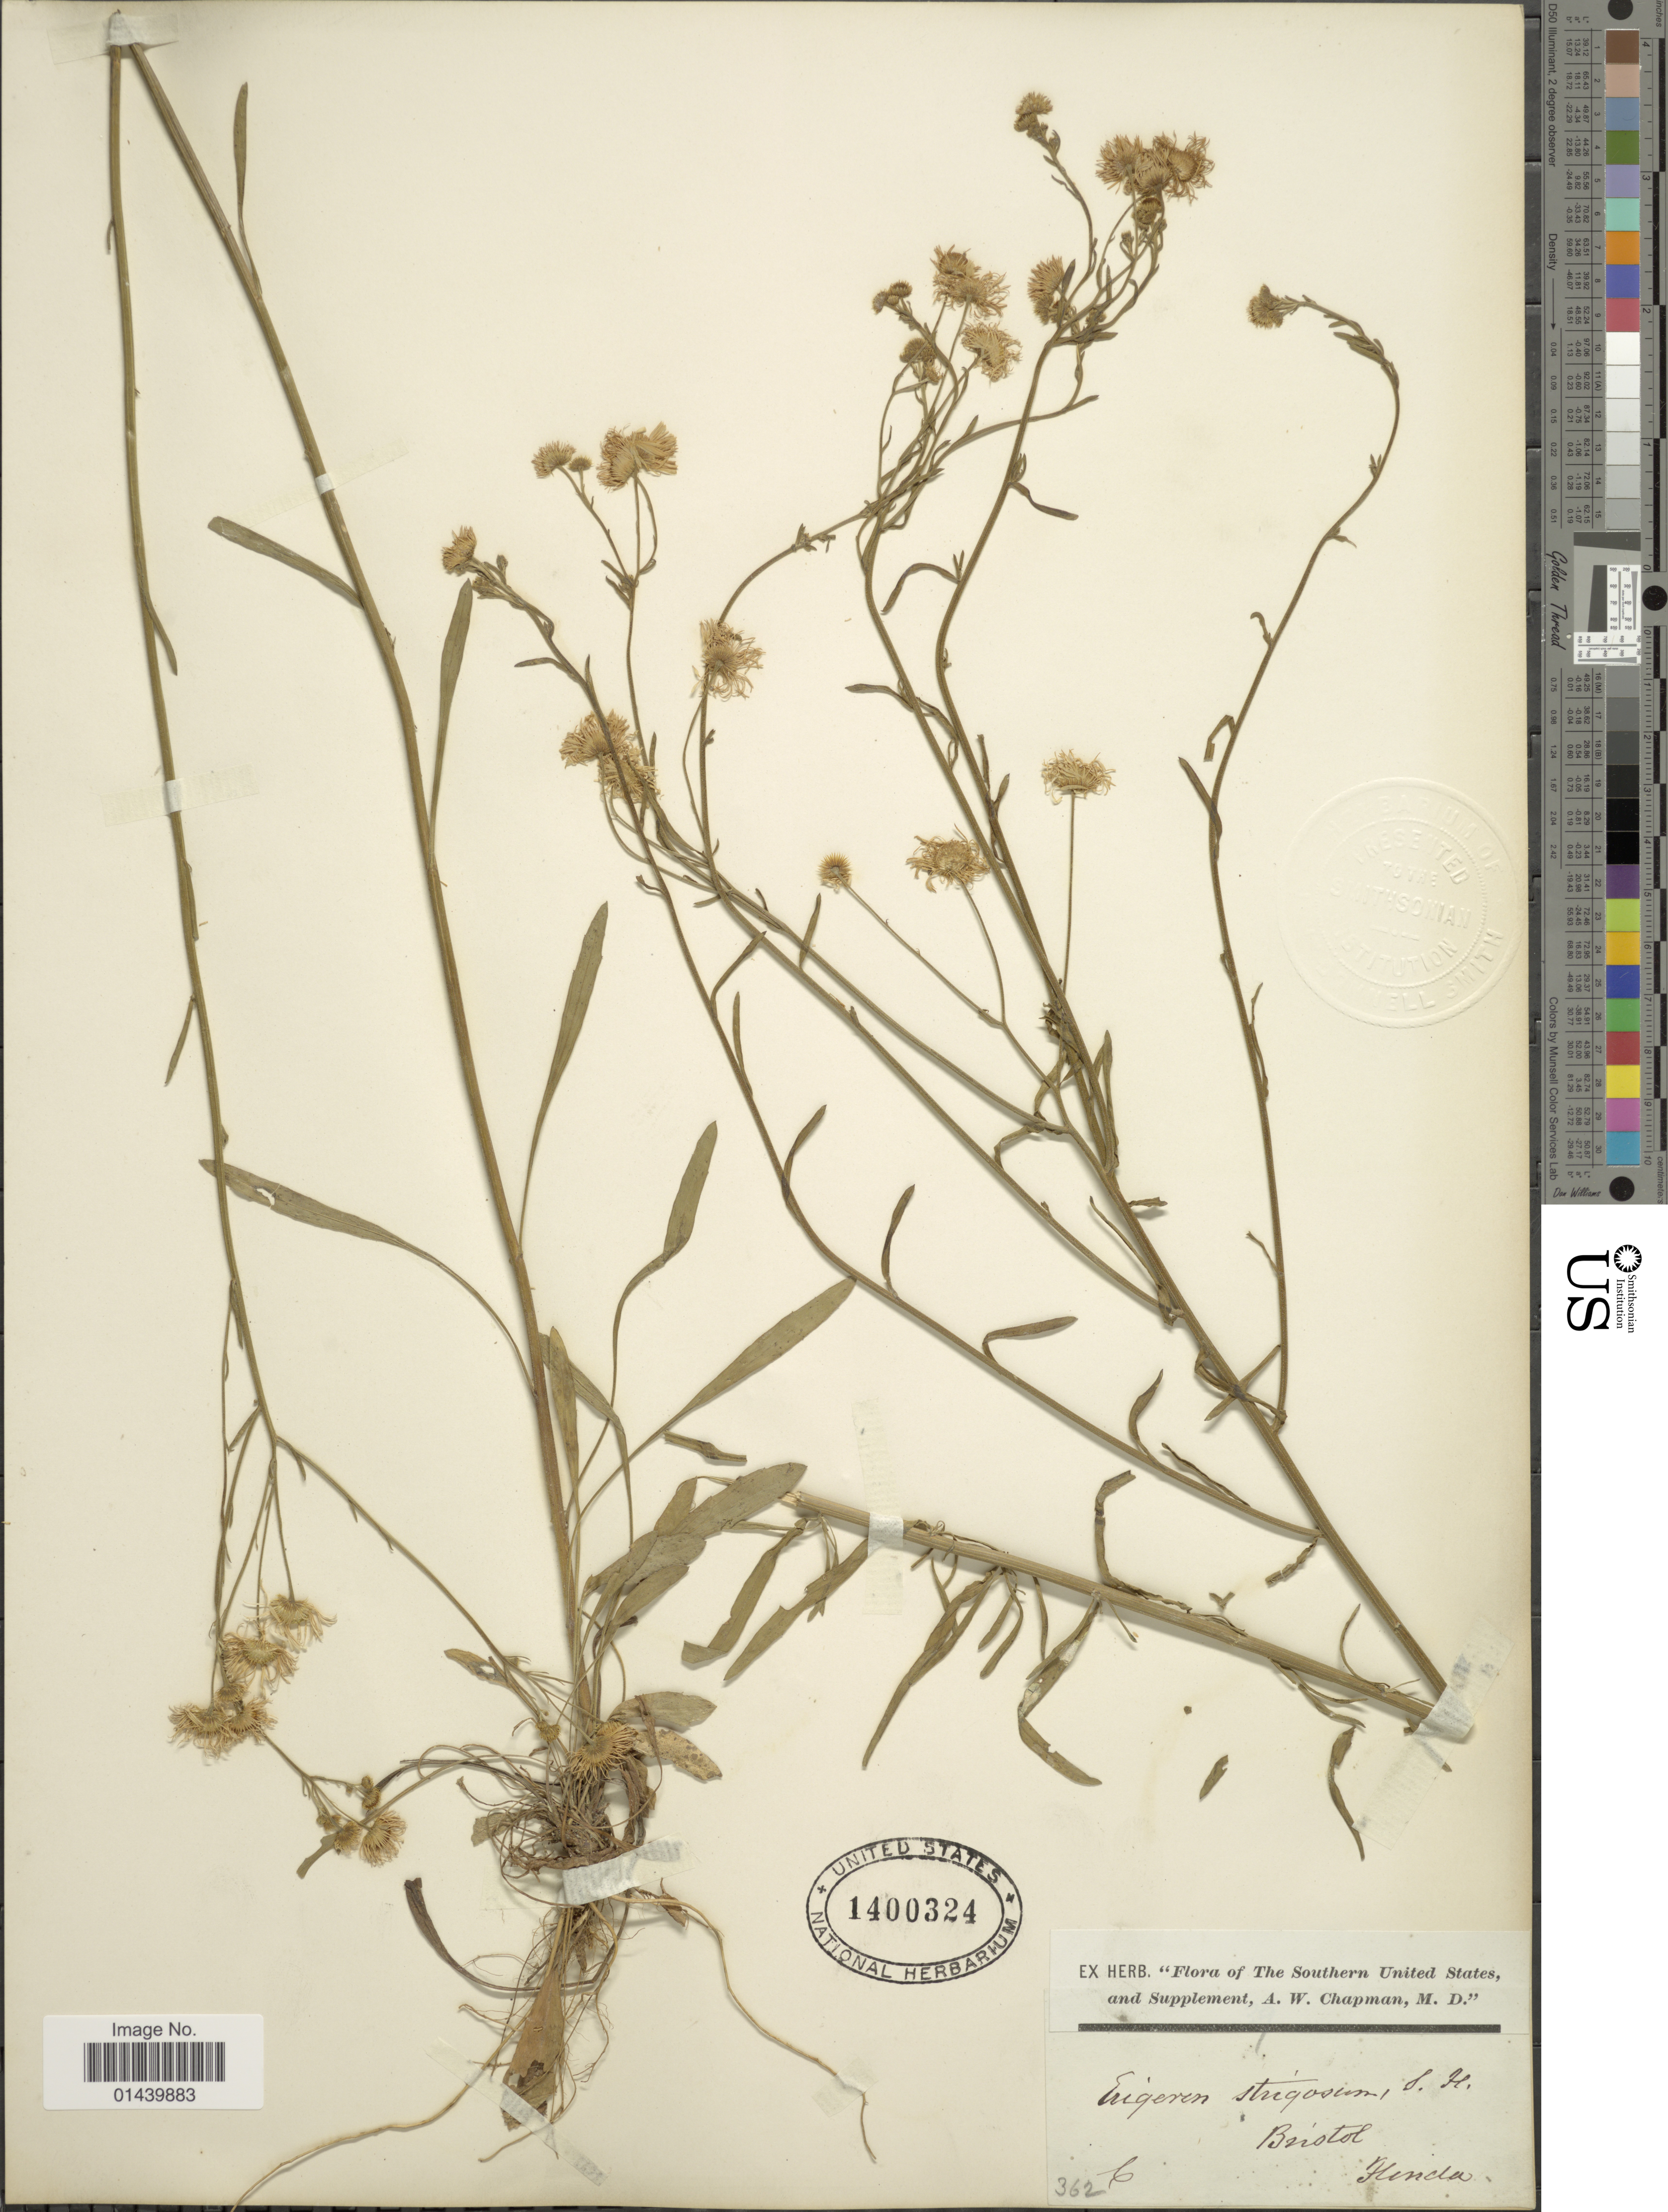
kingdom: Plantae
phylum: Tracheophyta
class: Magnoliopsida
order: Asterales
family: Asteraceae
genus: Erigeron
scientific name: Erigeron strigosus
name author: Muhl. ex Willd.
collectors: A. W. Chapman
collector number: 326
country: United States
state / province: Florida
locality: Bristol Henda.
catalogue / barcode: US 1400324